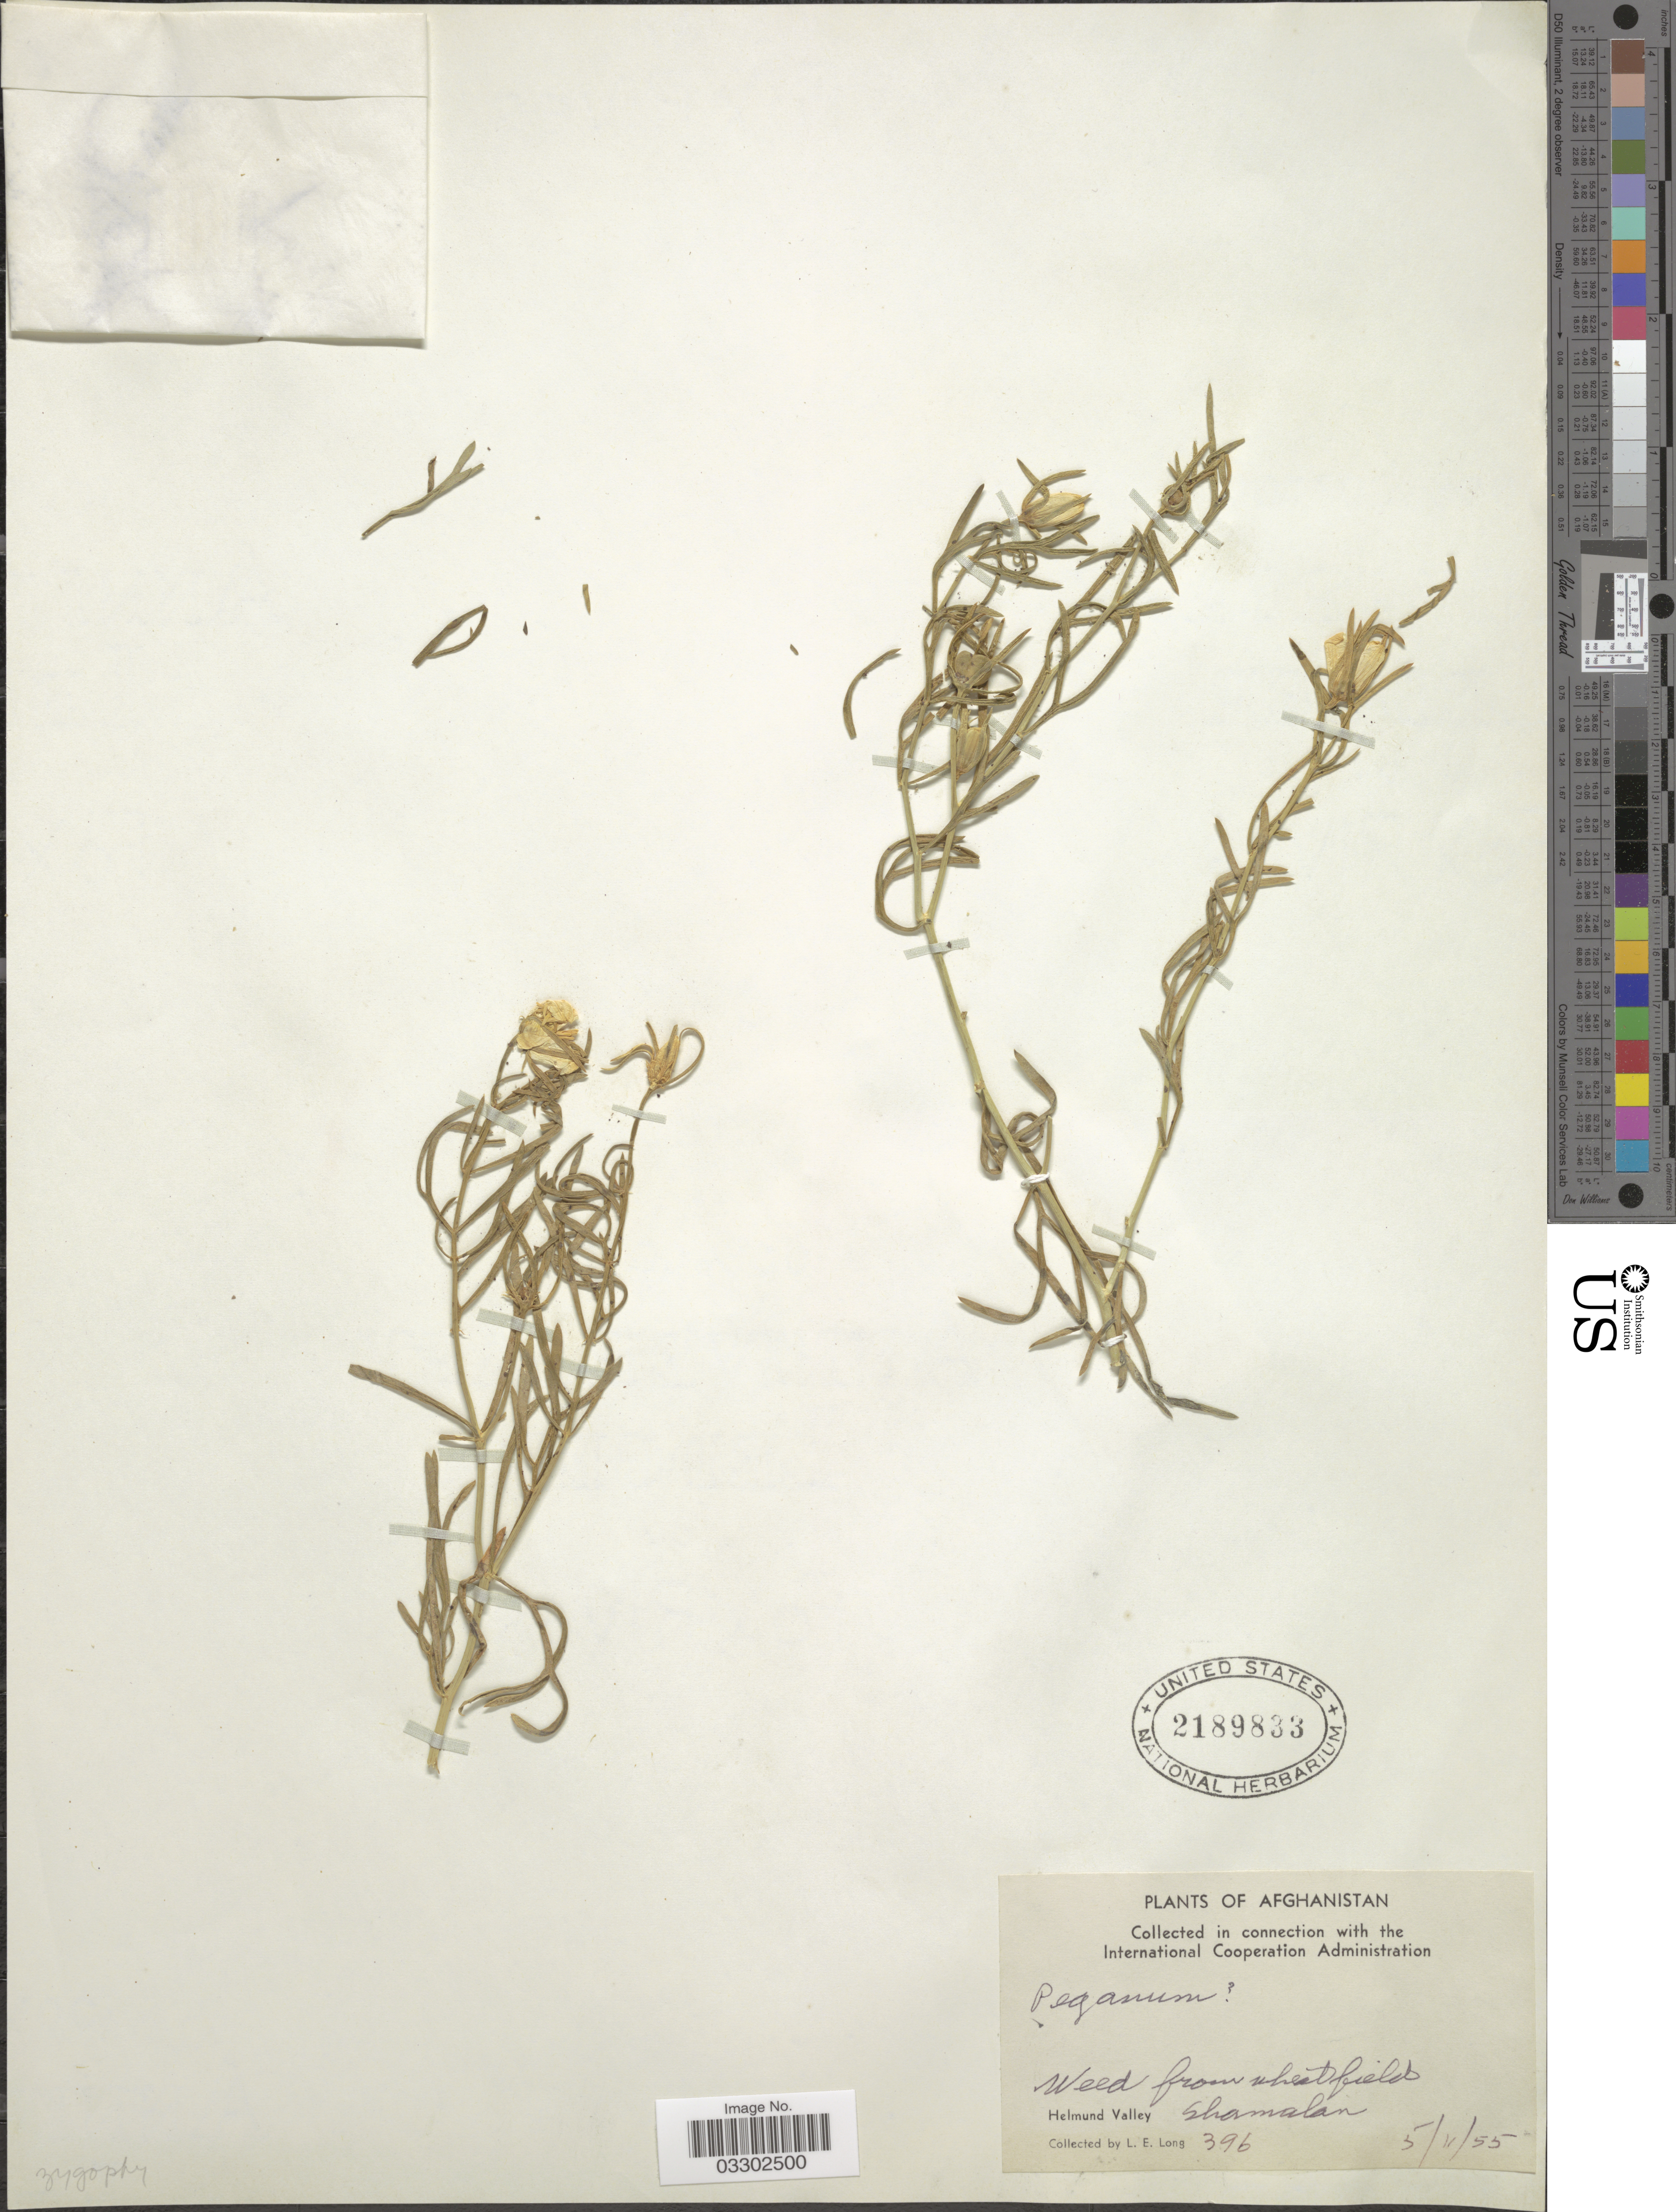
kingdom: Plantae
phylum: Tracheophyta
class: Magnoliopsida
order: Sapindales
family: Tetradiclidaceae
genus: Peganum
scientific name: Peganum sp.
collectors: L. E. Long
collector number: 396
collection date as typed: Transcribed d/m/y: 11/5/55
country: Afghanistan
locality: Helmund Valley Shamalan.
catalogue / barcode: US 2189833